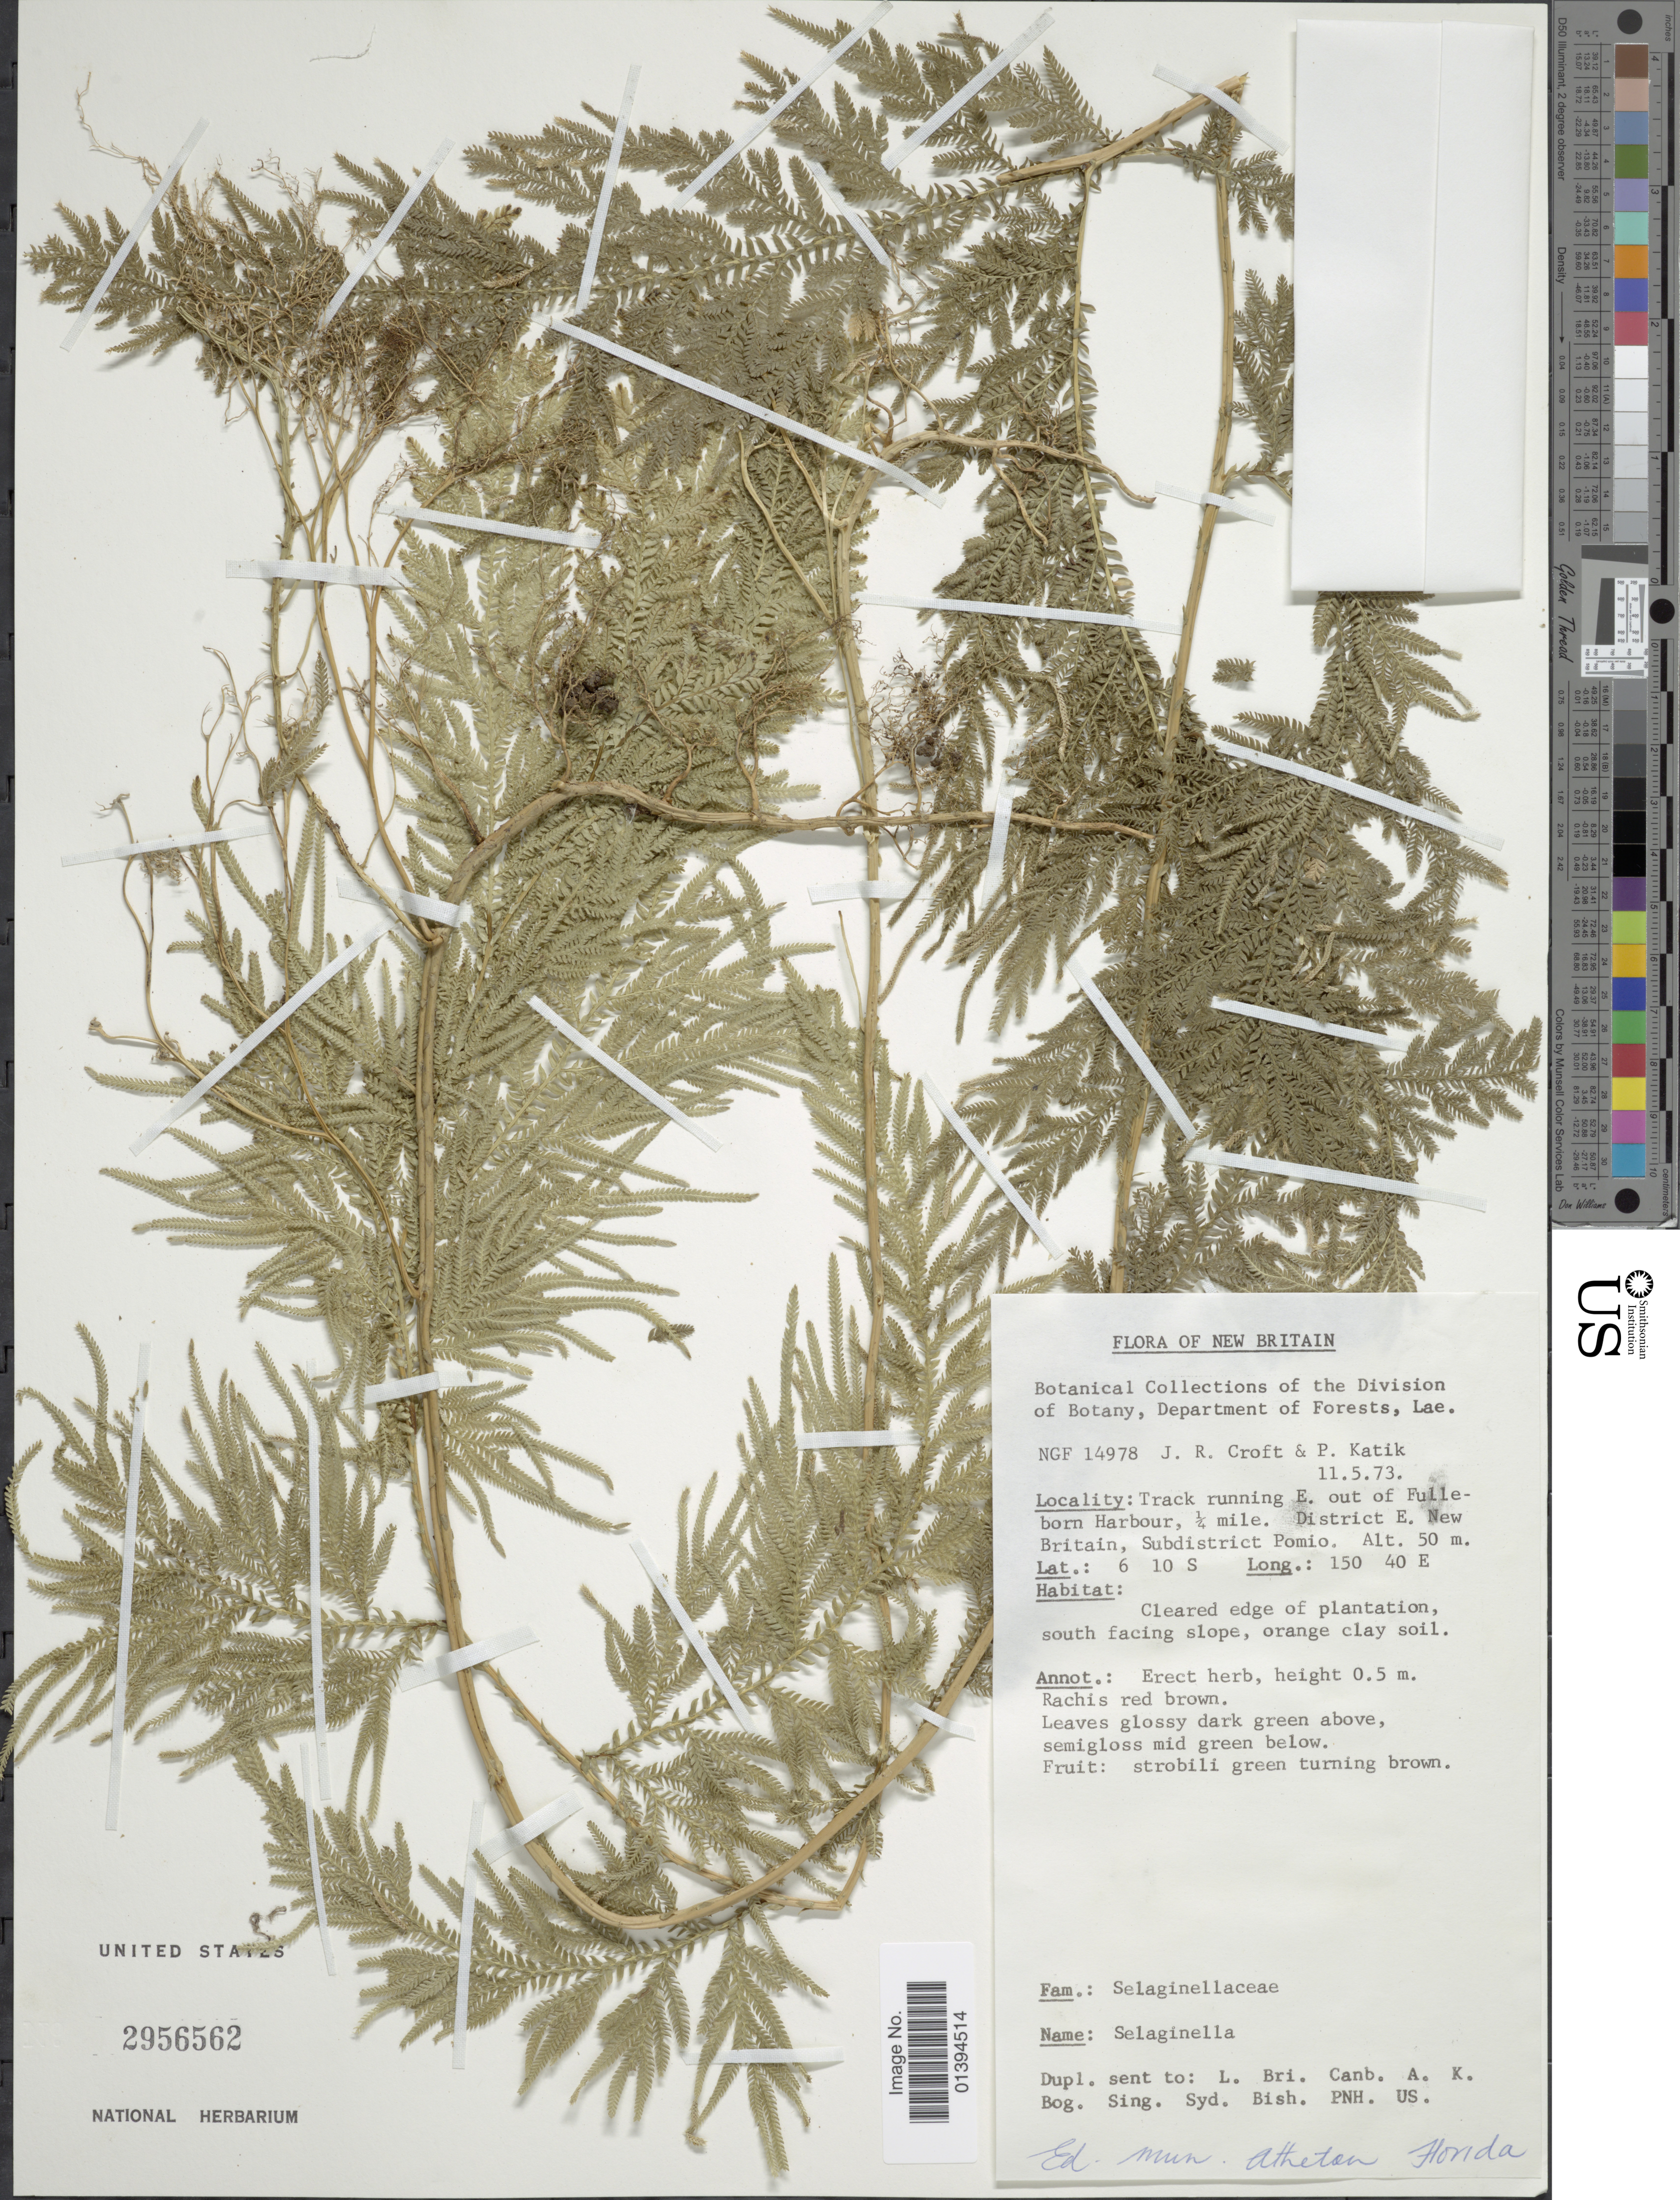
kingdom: Plantae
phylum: Tracheophyta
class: Lycopodiopsida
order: Selaginellales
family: Selaginellaceae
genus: Selaginella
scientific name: Selaginella sp.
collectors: J. R. Croft & P. Katik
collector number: NGF 14978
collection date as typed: Transcribed d/m/y: 11/5/73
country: Papua New Guinea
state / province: East New Britain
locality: New Britain, Track running E. out of Fulleborn Harbour, ¼ mile, Subdistrict Pomio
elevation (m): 50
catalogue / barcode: US 2956562